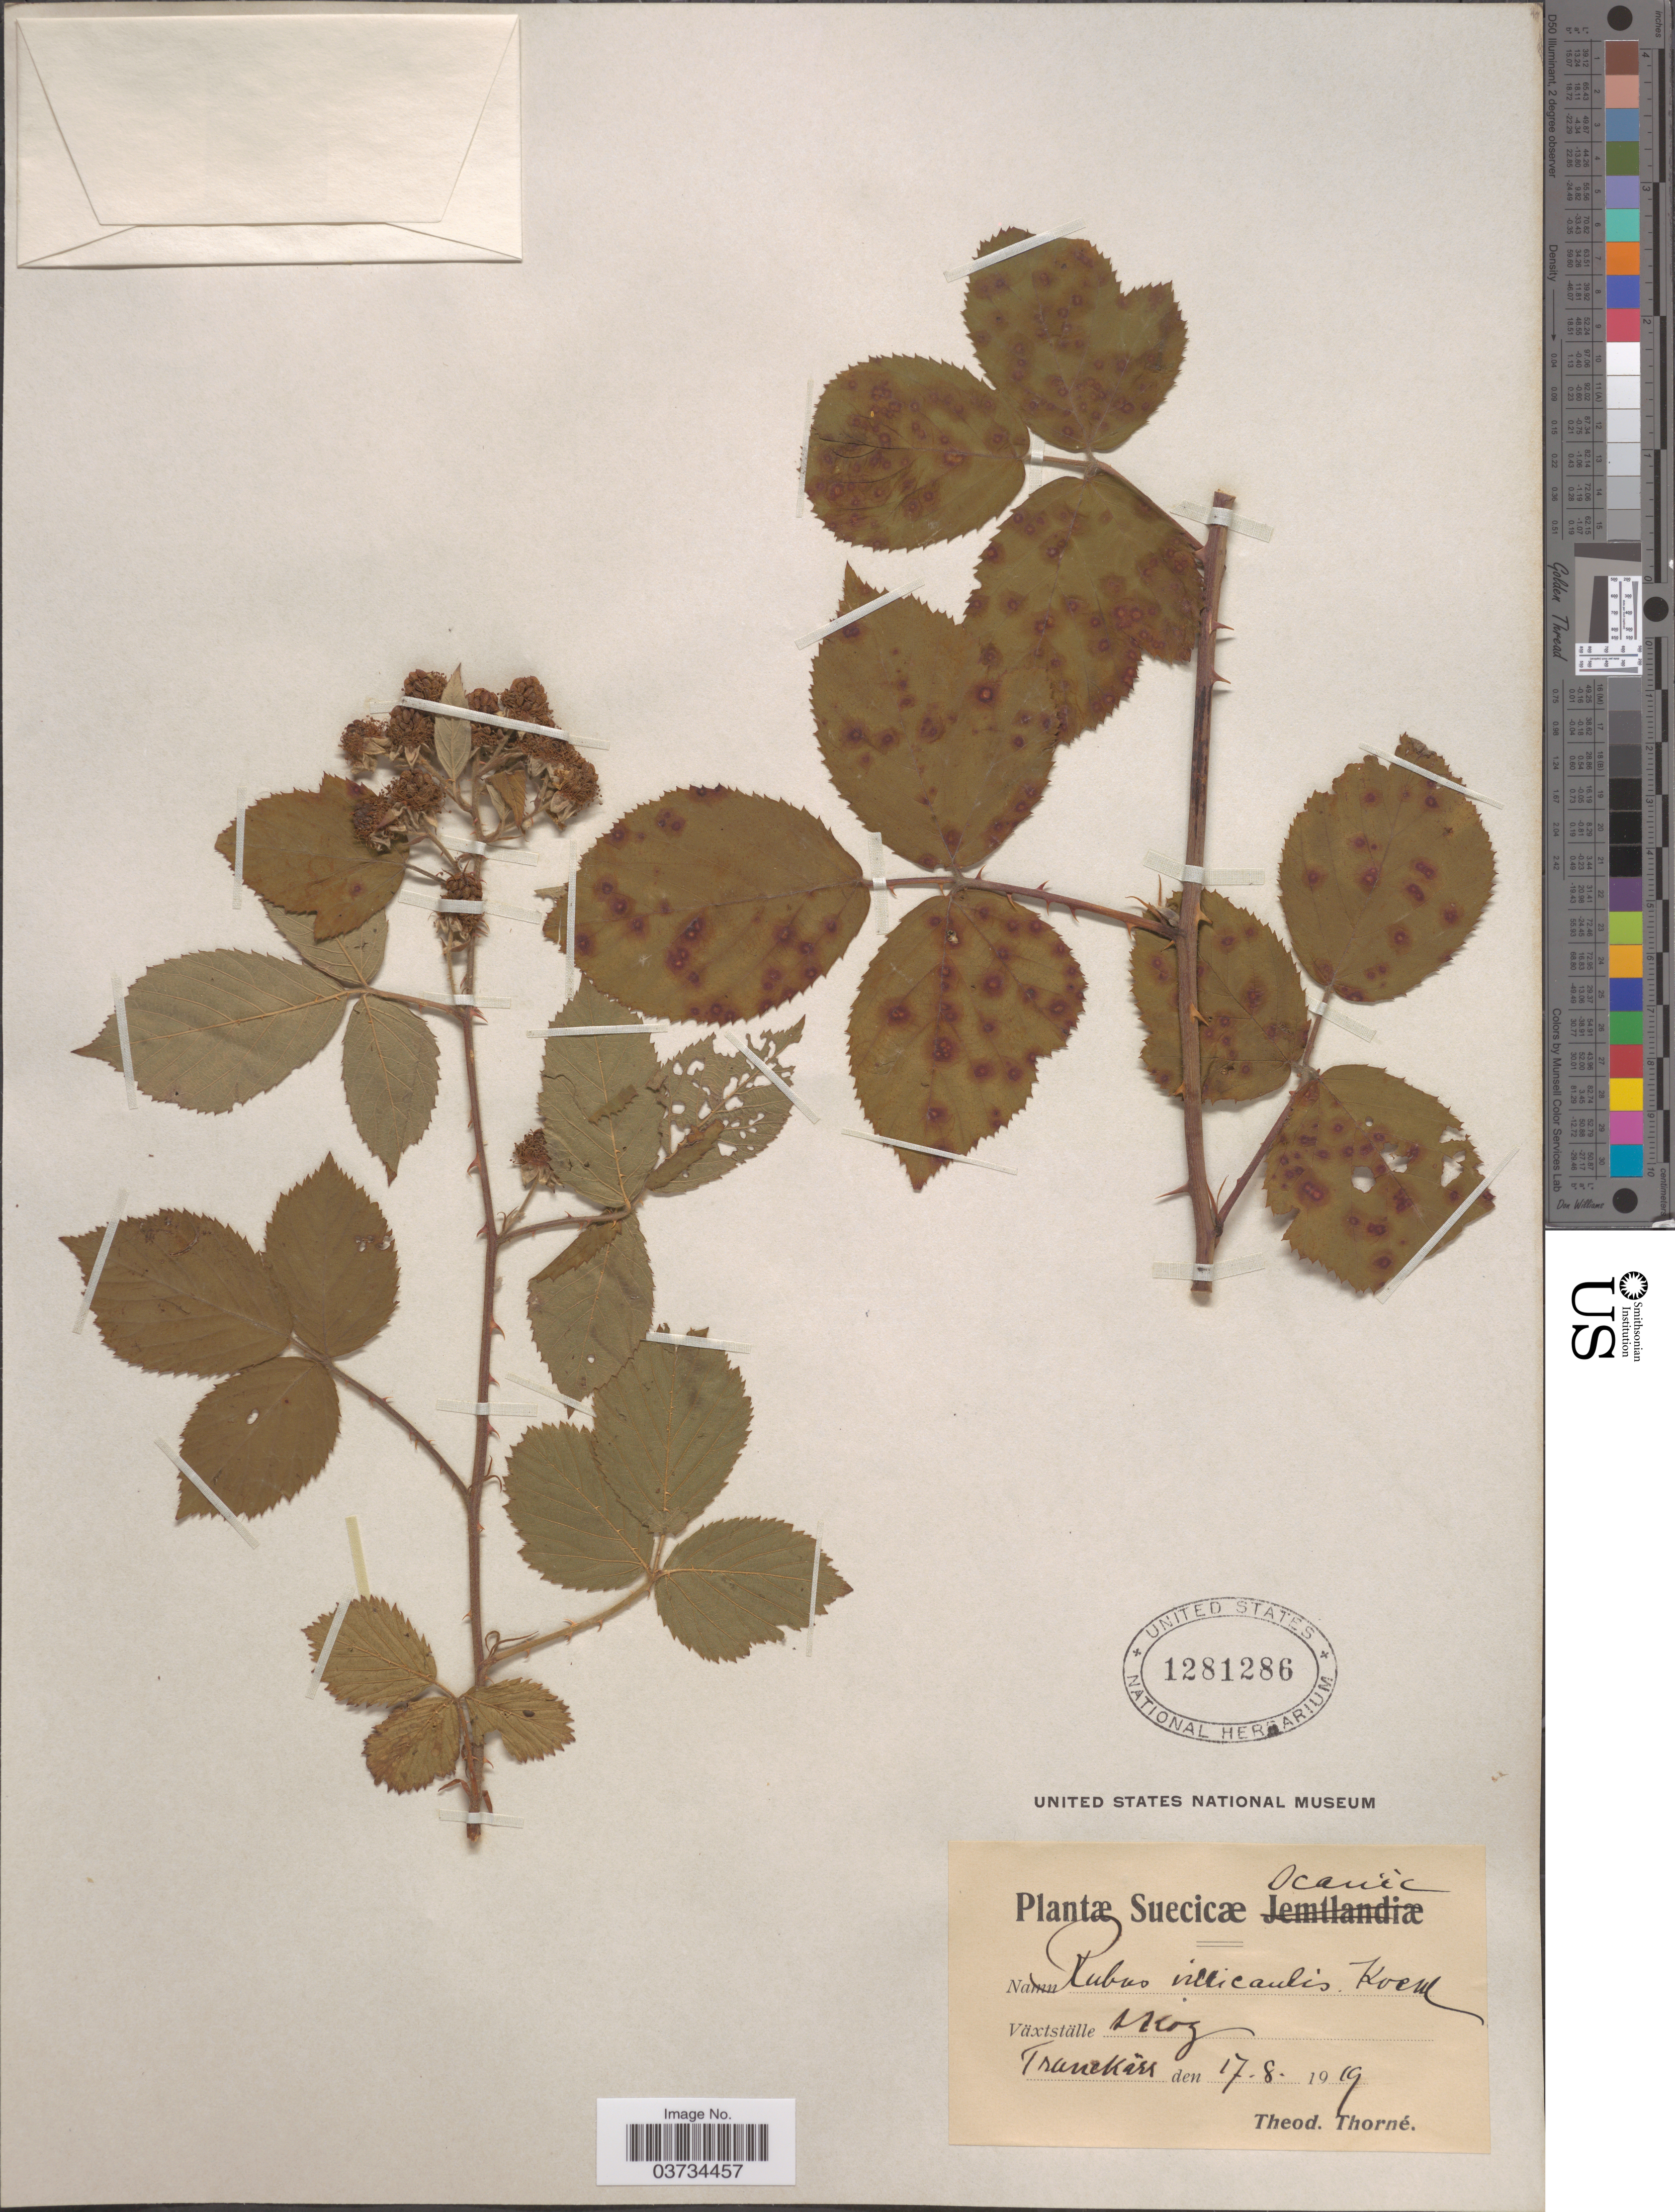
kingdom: Plantae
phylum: Tracheophyta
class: Magnoliopsida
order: Rosales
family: Rosaceae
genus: Rubus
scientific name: Rubus gracilis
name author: Roxb.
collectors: T. Thorné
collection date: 1919-08-17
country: Sweden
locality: Suecicæ Scanie. Växtställe Skog. Tranekärs.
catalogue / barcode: US 1281286